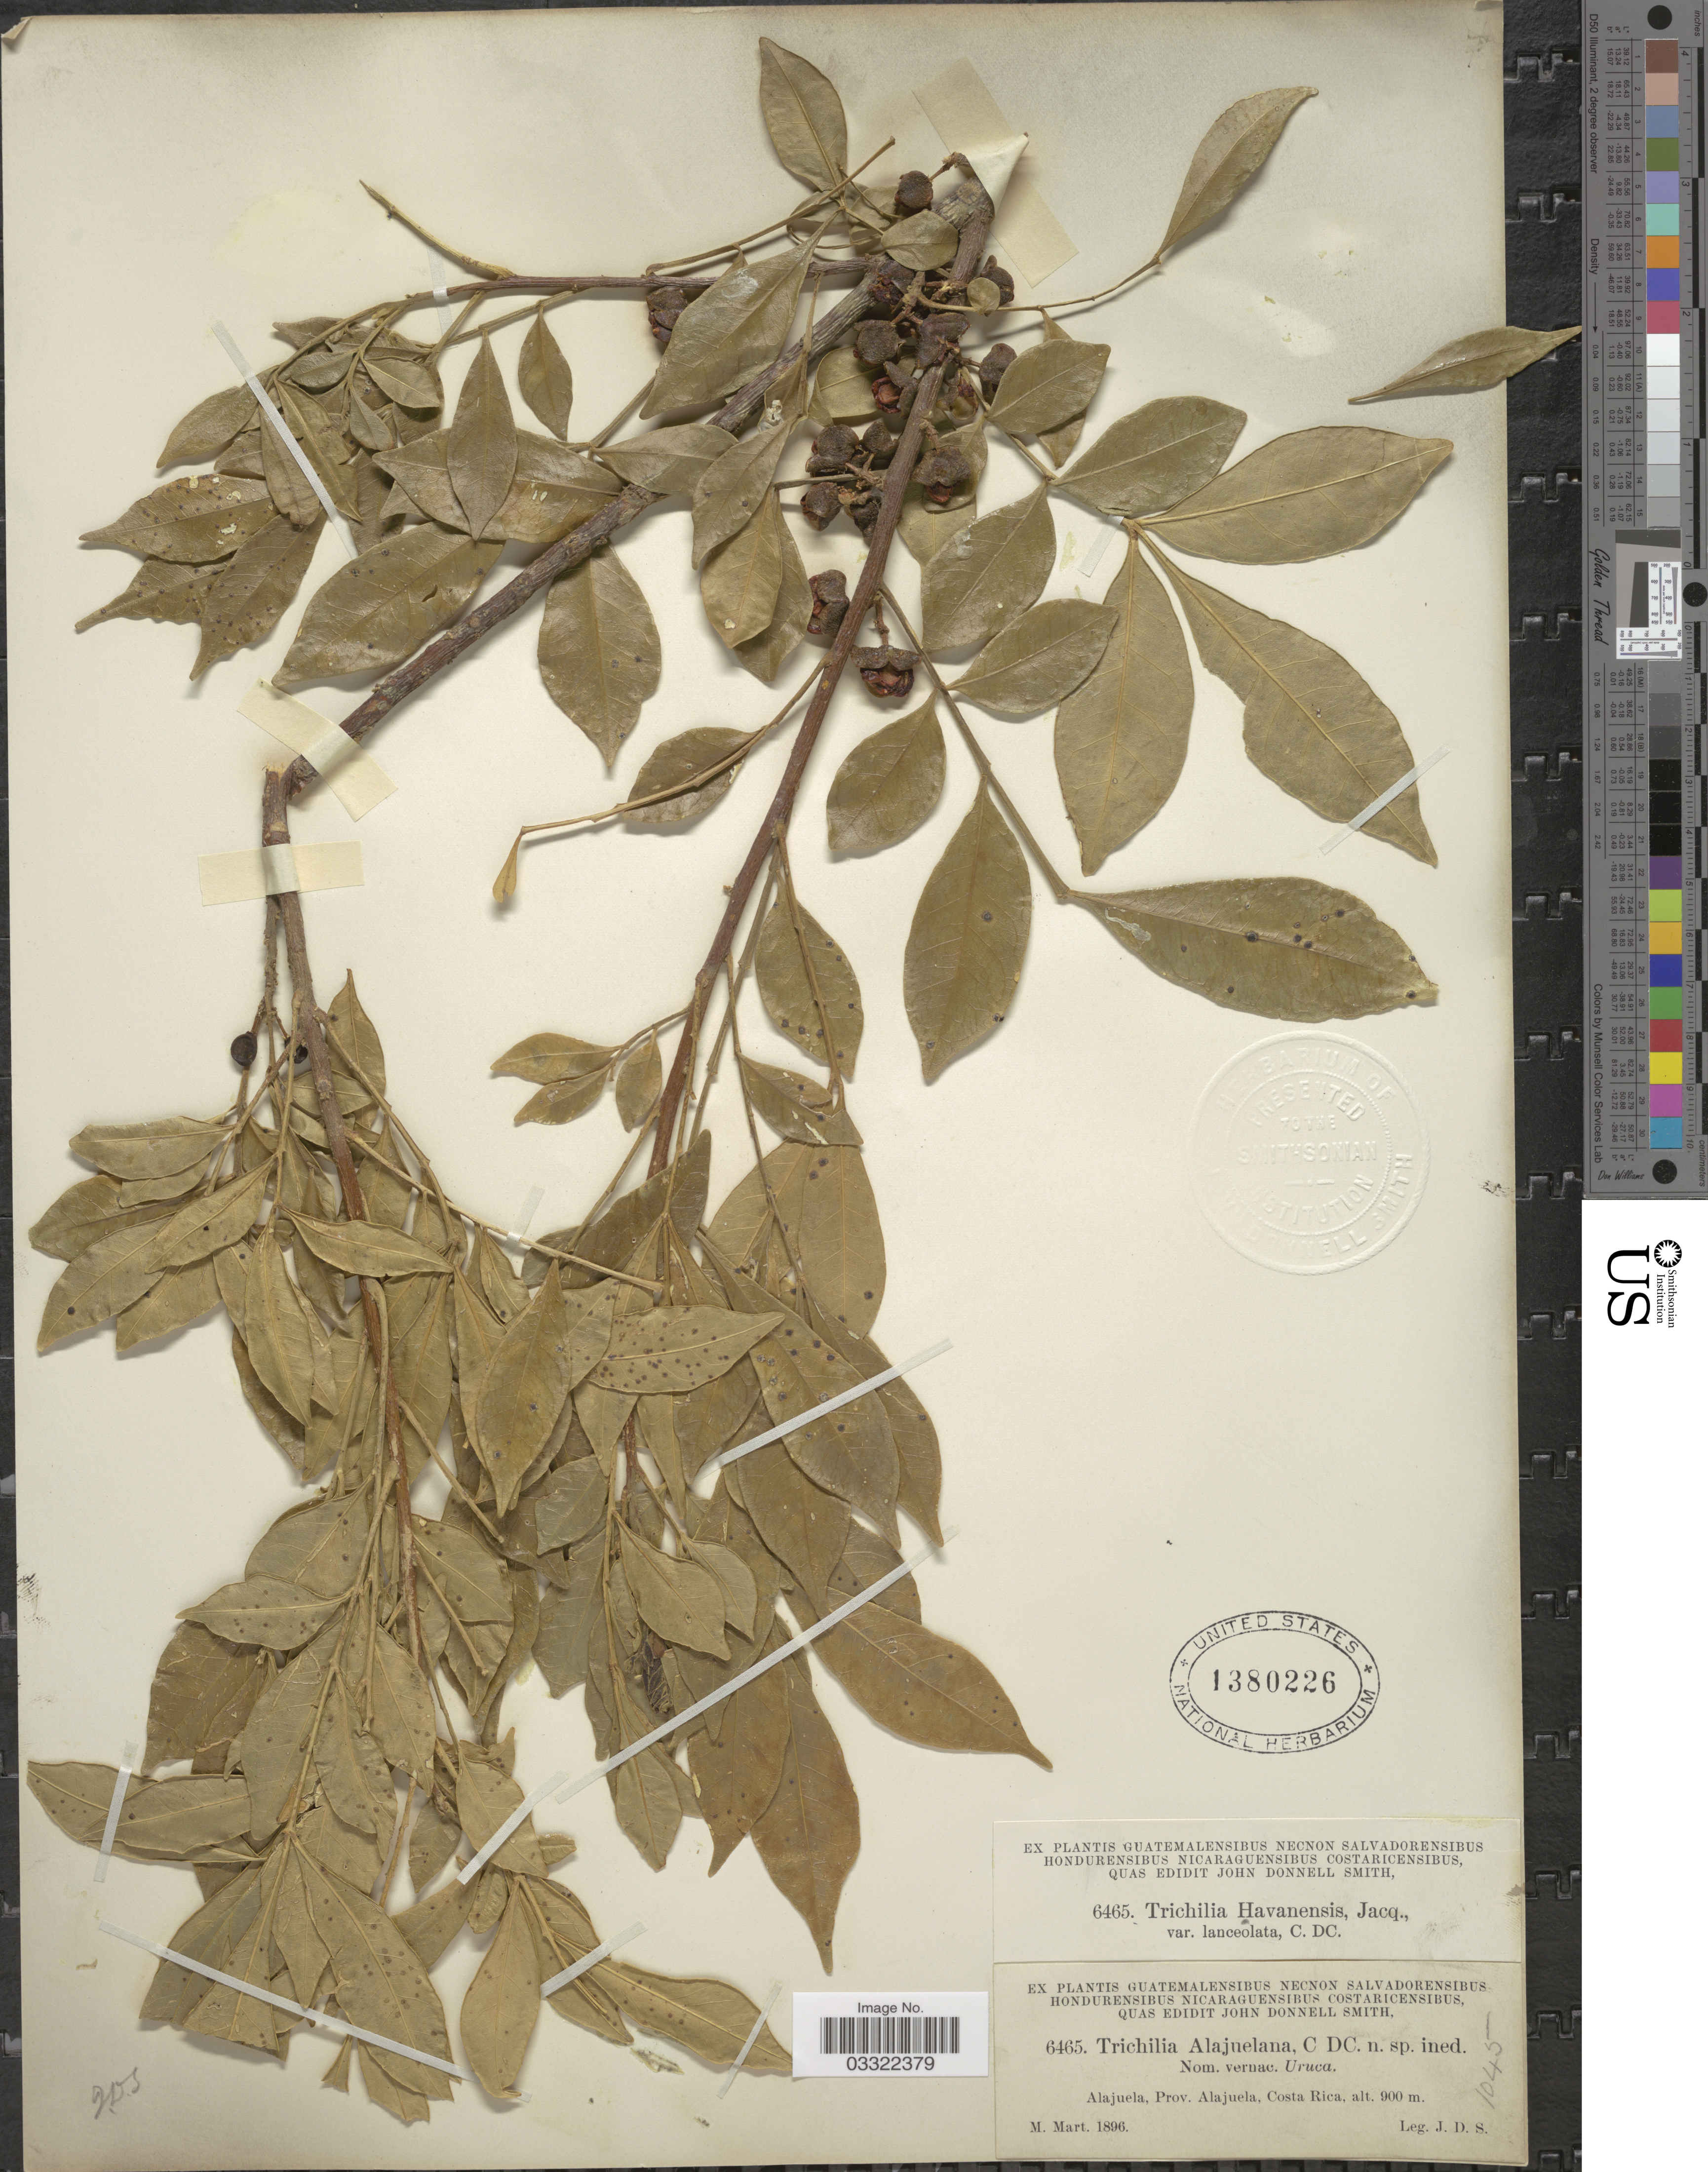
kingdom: Plantae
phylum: Tracheophyta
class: Magnoliopsida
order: Sapindales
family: Meliaceae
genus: Trichilia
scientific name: Trichilia havanensis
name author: Jacq.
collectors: J. Donnell Smith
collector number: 6465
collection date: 1896-03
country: Costa Rica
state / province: Alajuela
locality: Alajuela.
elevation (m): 900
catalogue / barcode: US 1380226